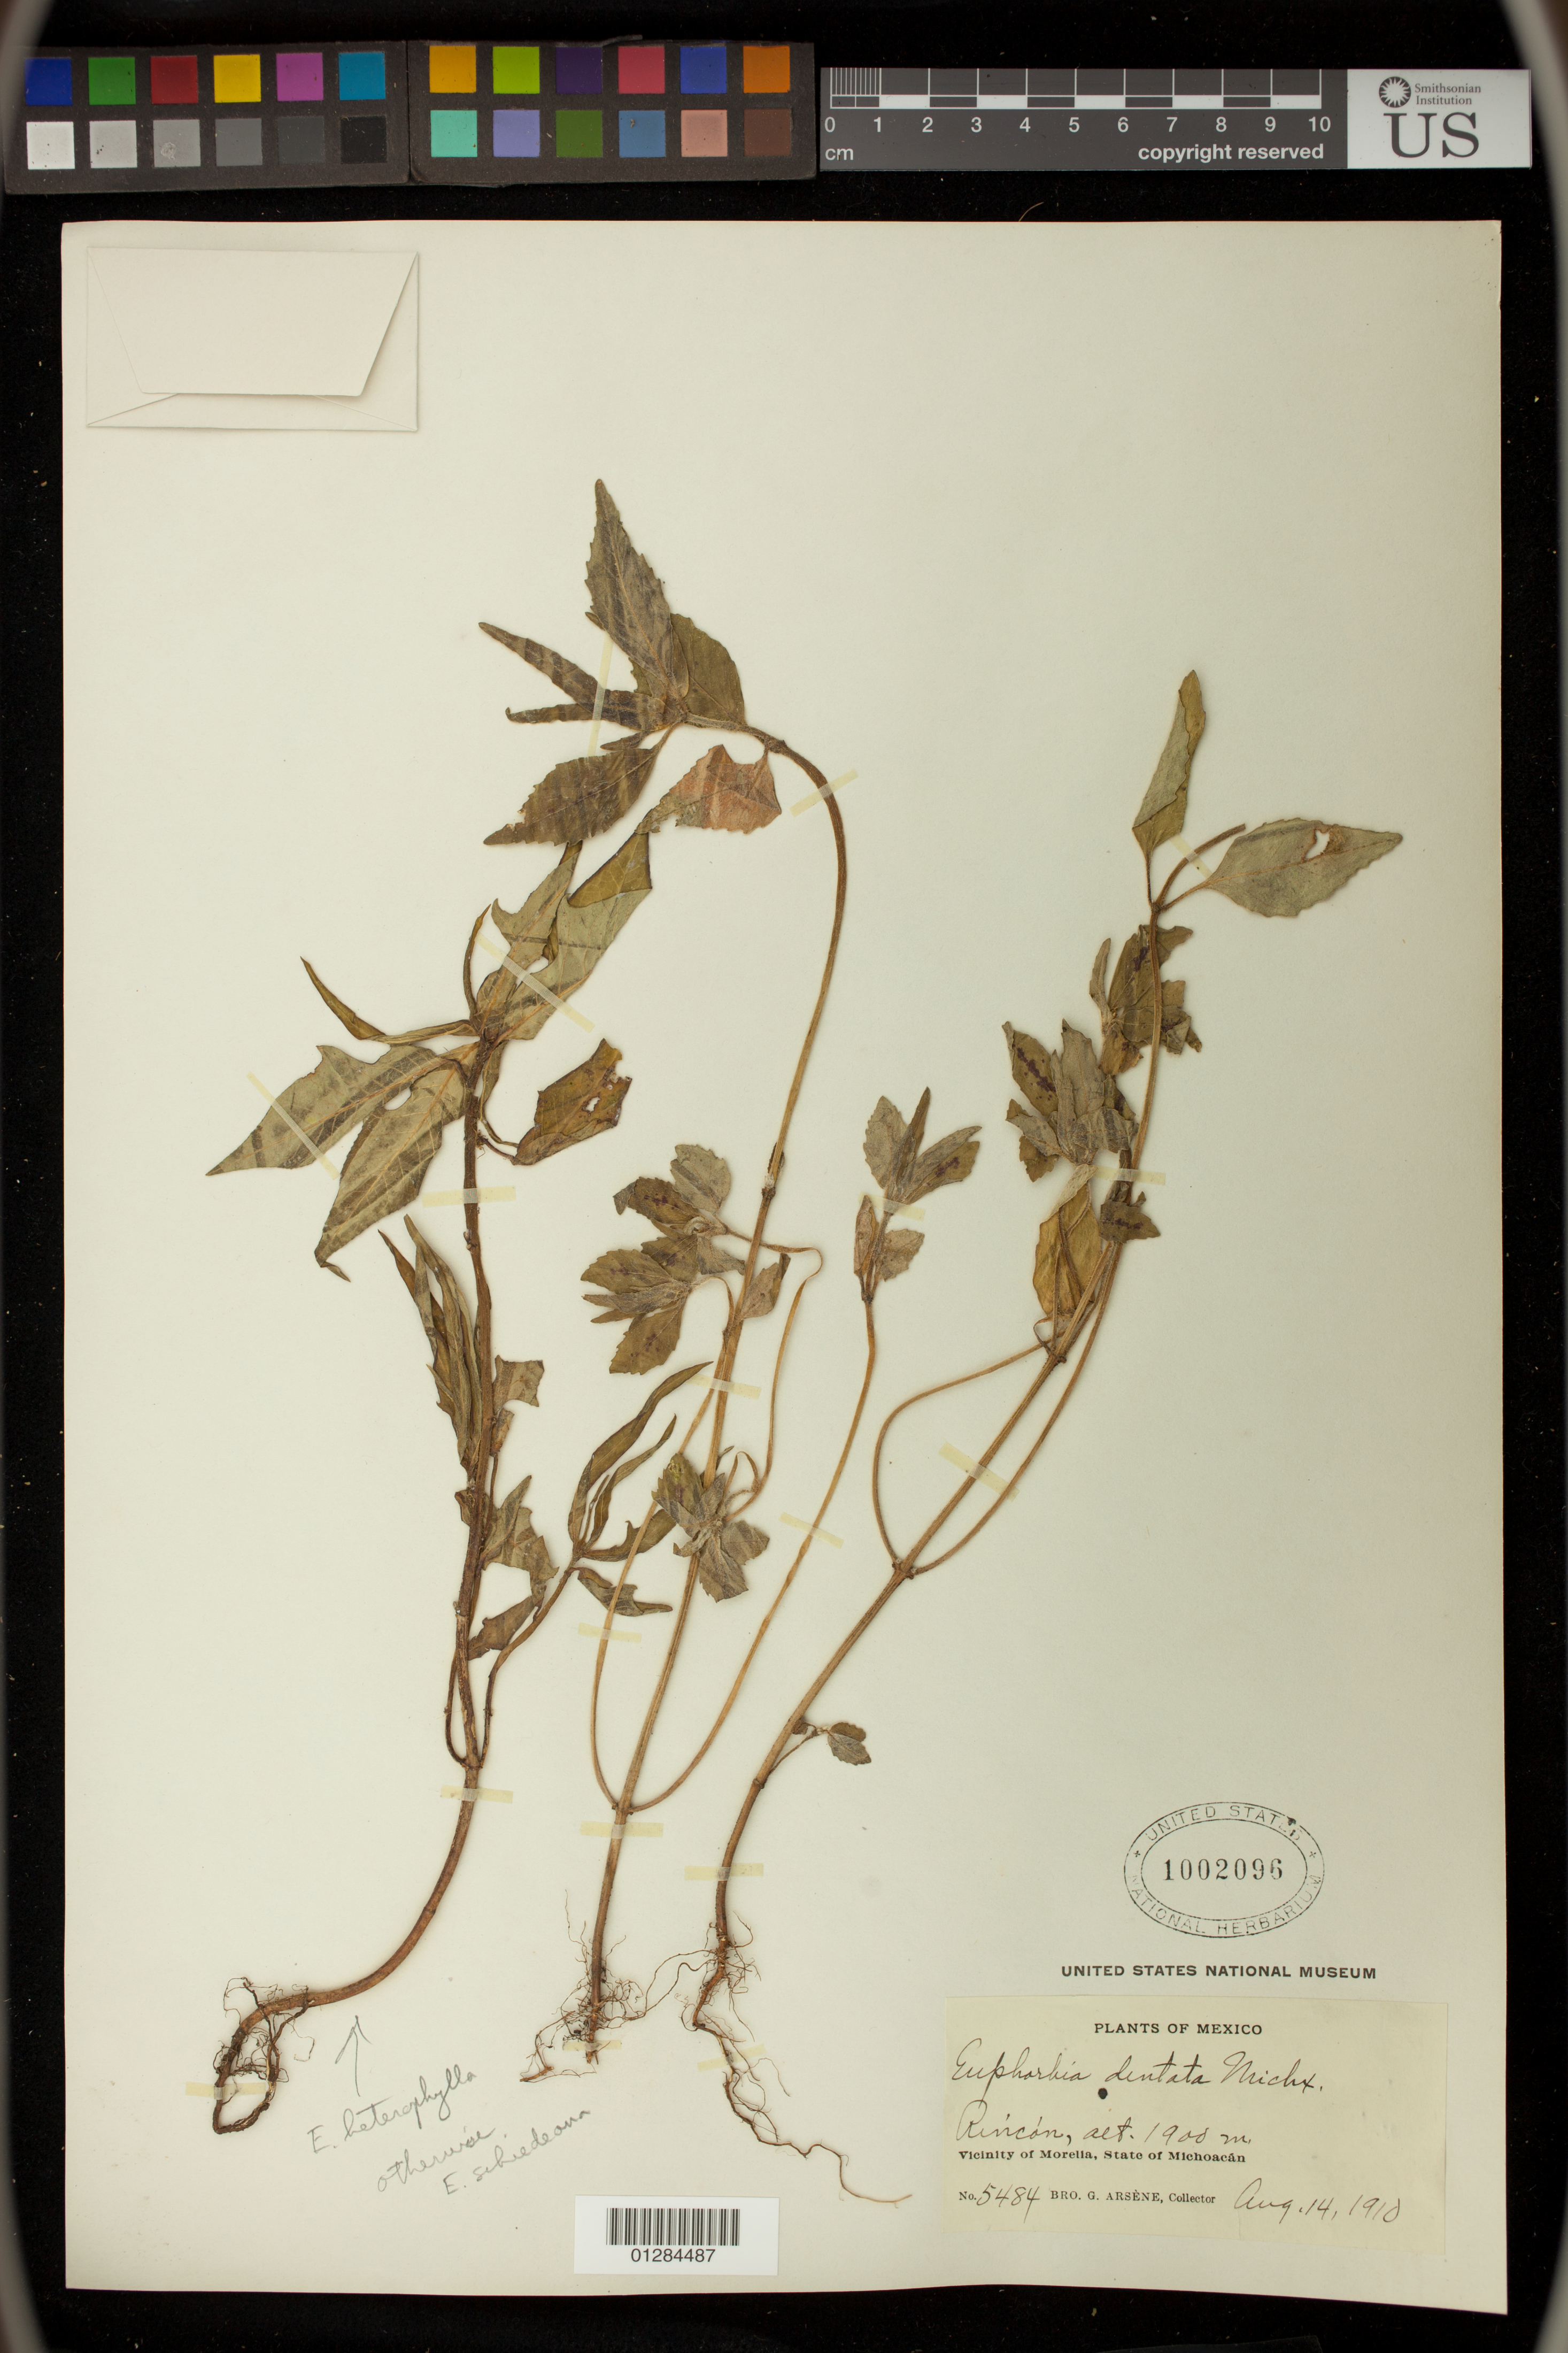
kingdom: Plantae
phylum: Tracheophyta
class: Magnoliopsida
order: Malpighiales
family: Euphorbiaceae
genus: Euphorbia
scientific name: Euphorbia schiedeana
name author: (Klotzsch & Garcke) Mayfield ex C. Nelson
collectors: Bro. G. Arsène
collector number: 5484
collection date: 1910-08-14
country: Mexico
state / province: Michoacán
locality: Morelia, Rincon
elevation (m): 1900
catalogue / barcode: US 1002096